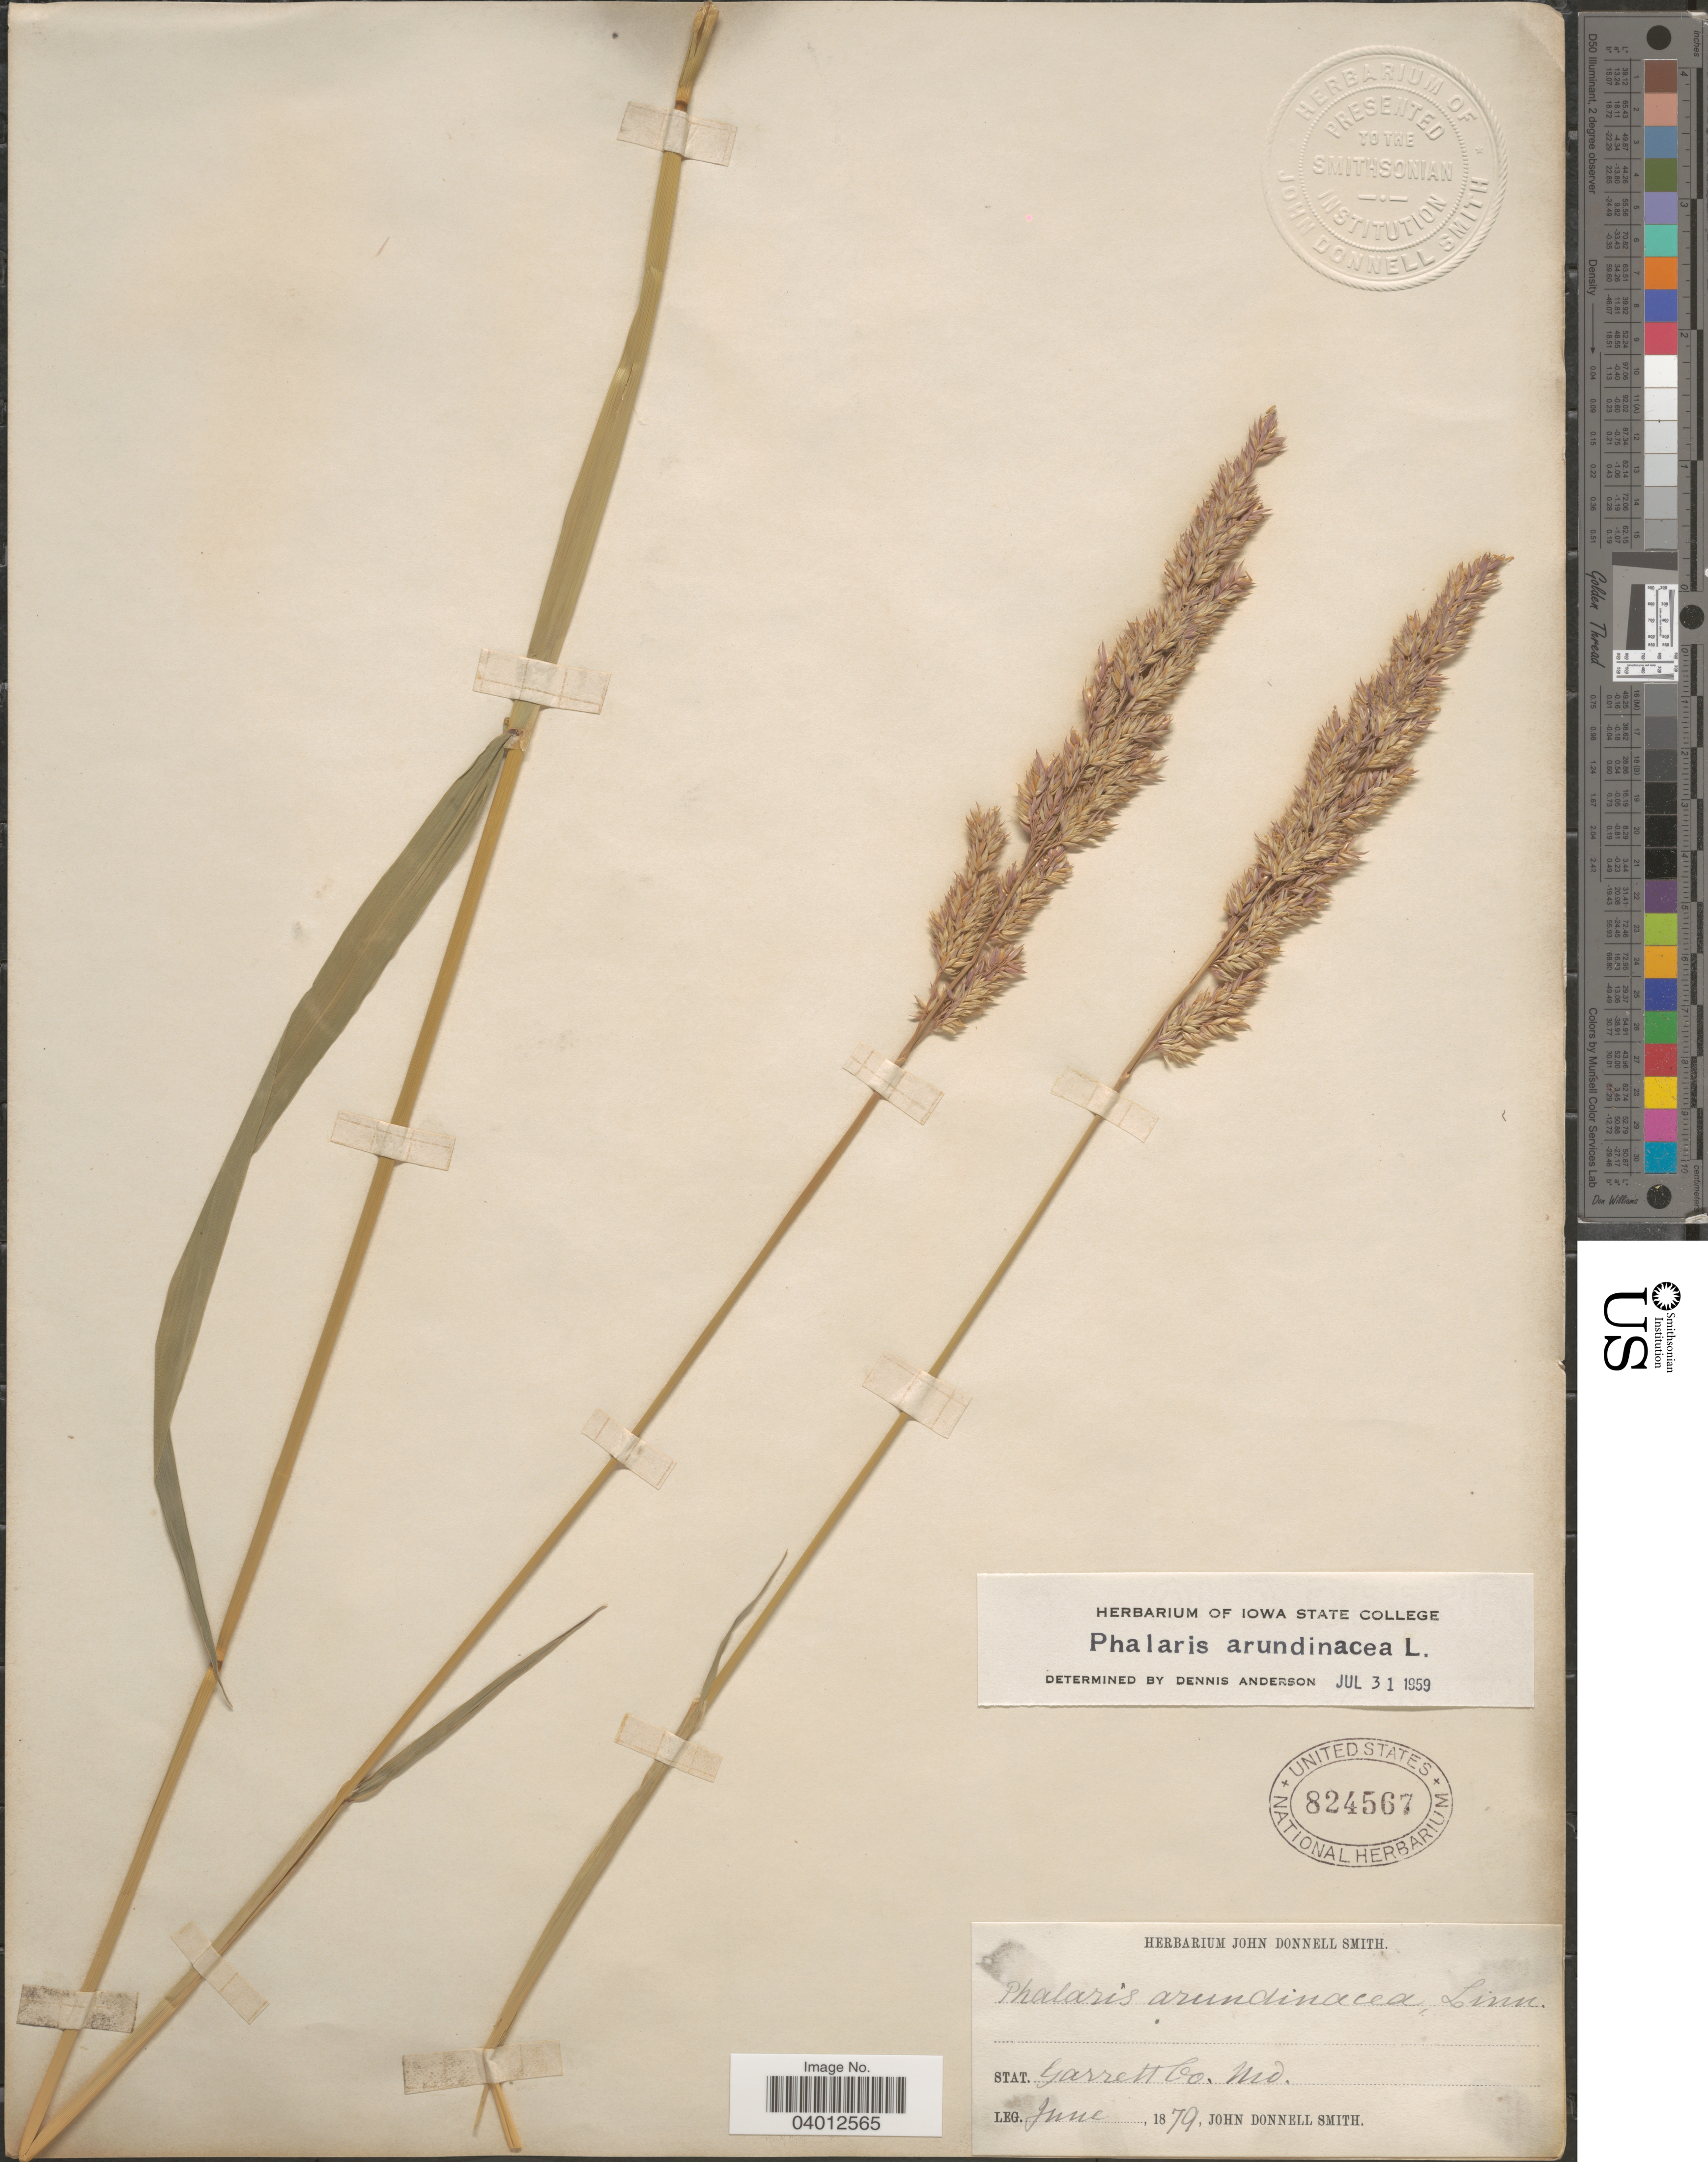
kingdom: Plantae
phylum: Tracheophyta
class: Liliopsida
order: Poales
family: Poaceae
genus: Phalaris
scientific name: Phalaris arundinacea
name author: L.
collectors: J. Donnell Smith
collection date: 1879-06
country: United States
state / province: Maryland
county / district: Garrett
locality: Stat. Garrett Co.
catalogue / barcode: US 824567